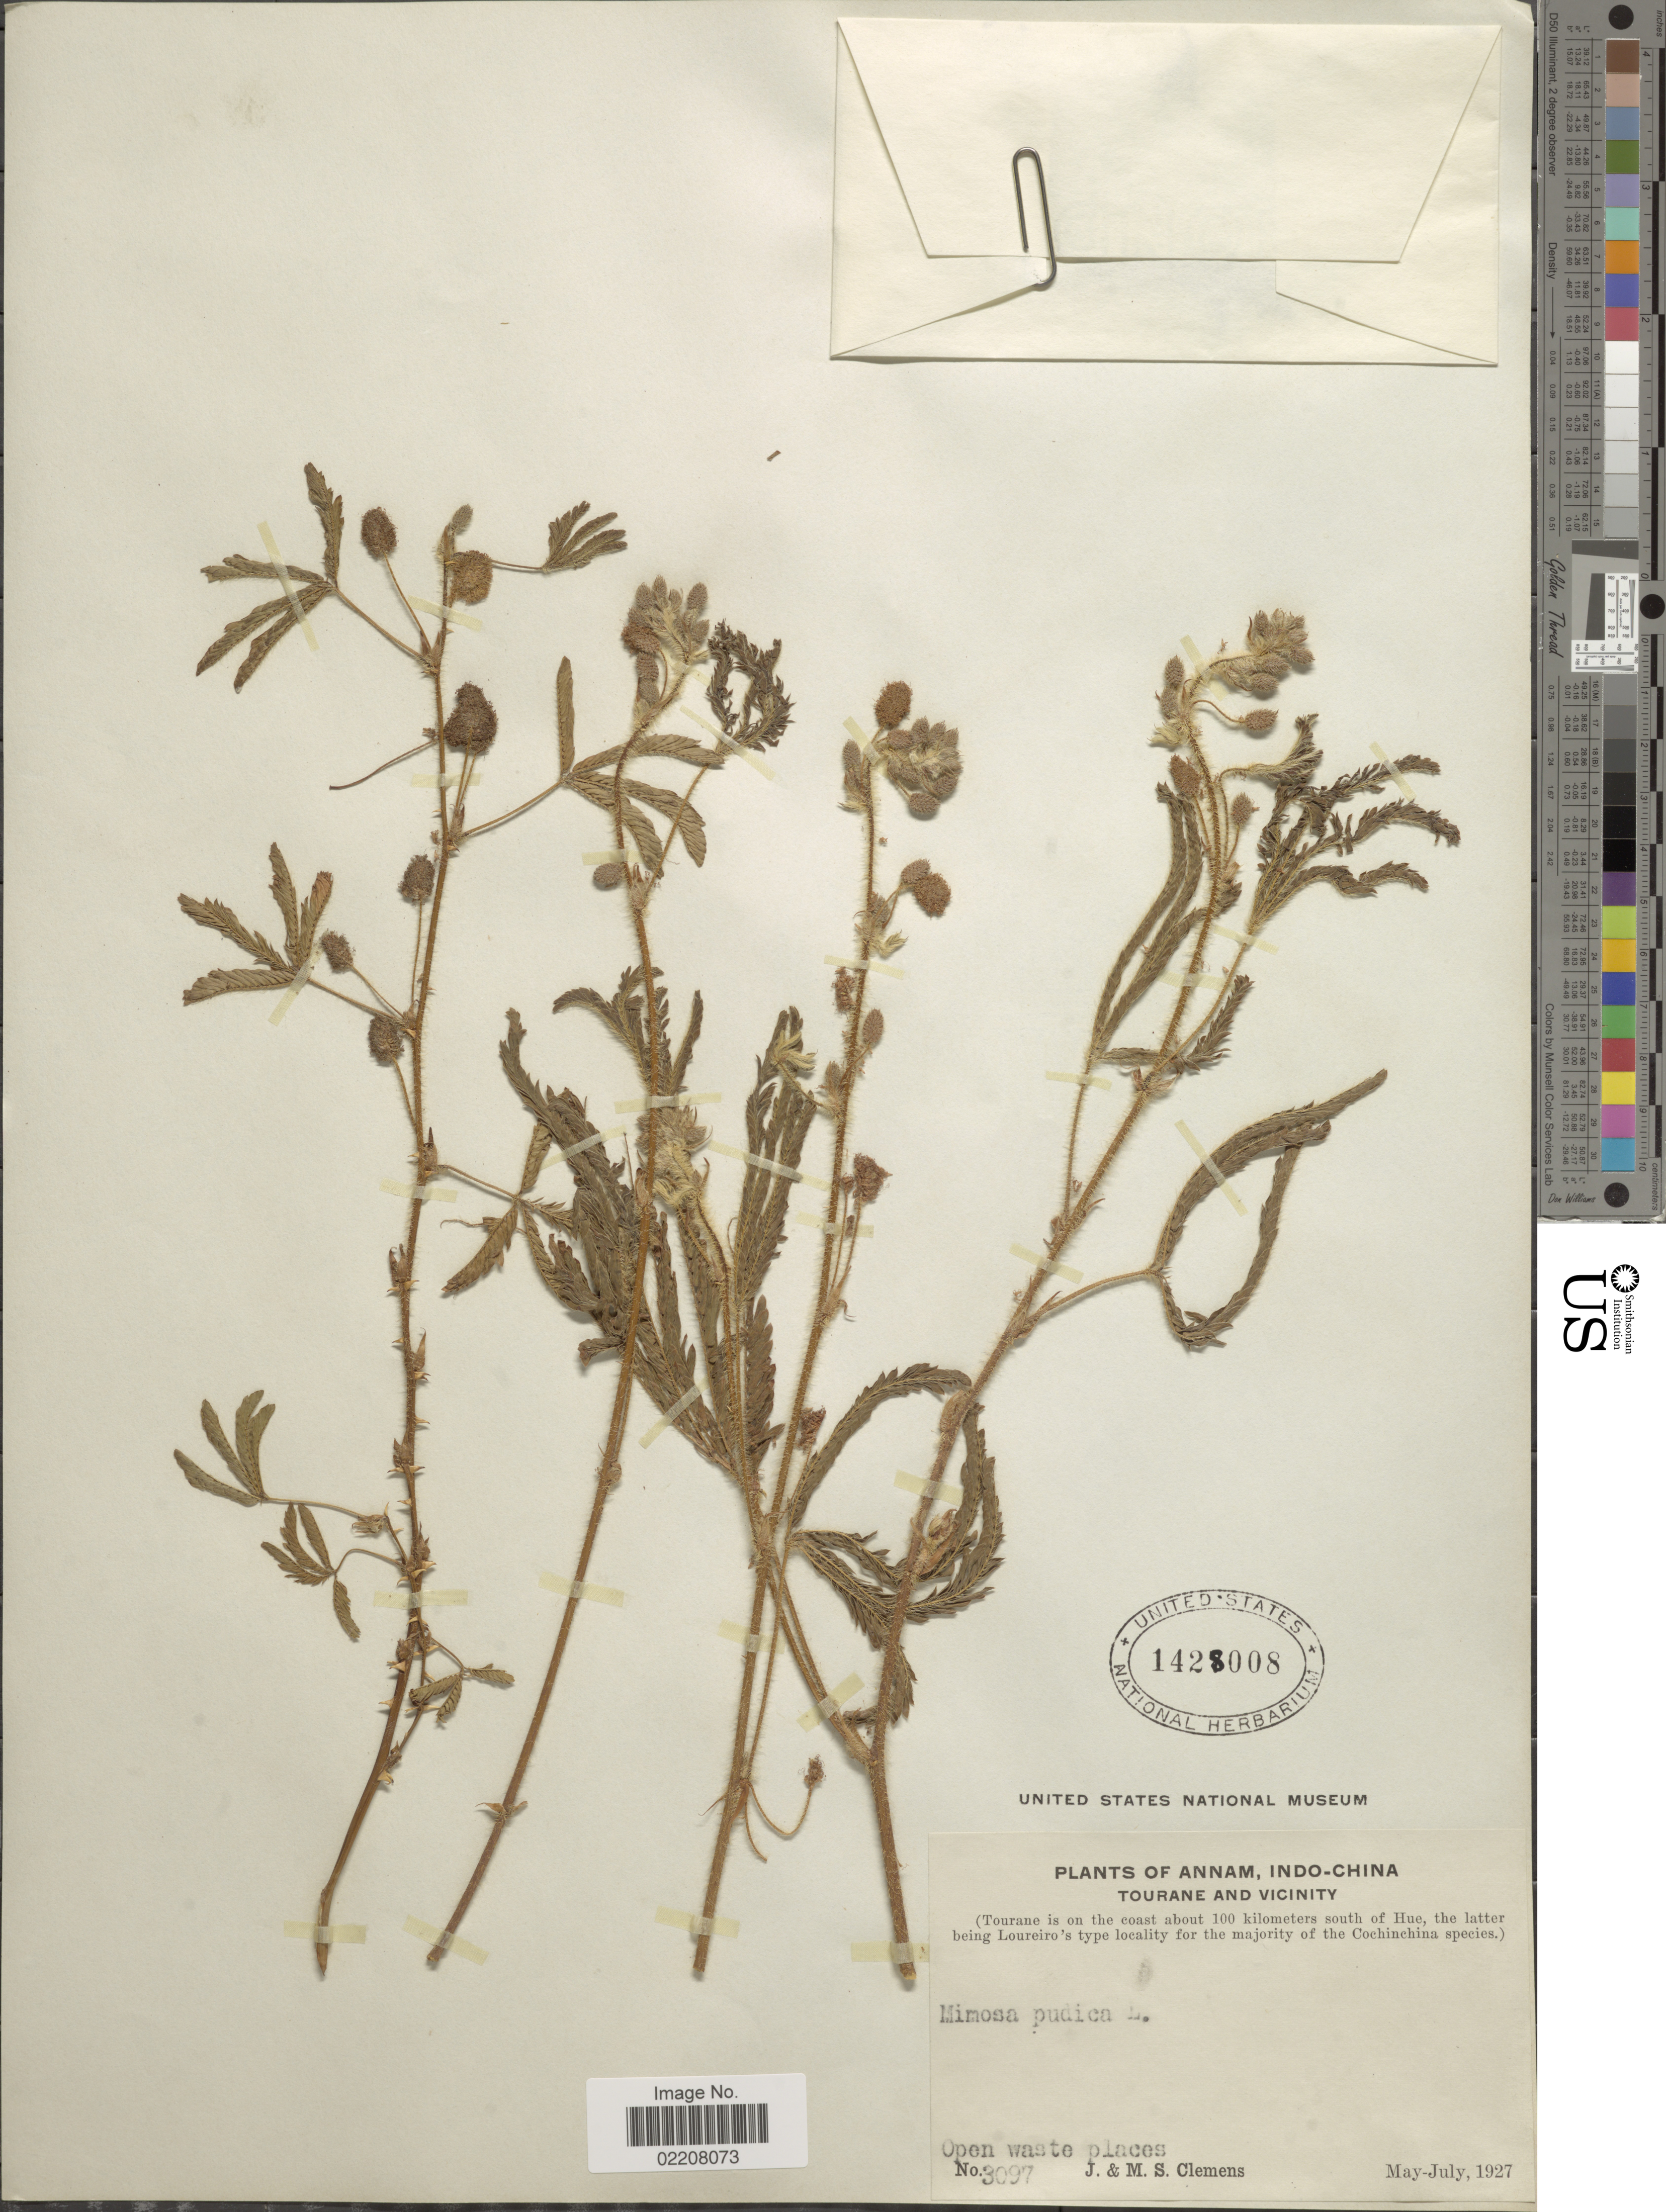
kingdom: Plantae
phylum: Tracheophyta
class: Magnoliopsida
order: Fabales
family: Fabaceae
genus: Mimosa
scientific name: Mimosa pudica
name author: L.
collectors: J. Clemens & M. S. Clemens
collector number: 3097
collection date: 1927-05/1927-07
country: Vietnam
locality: Annam, Indo-China, Tourane and vicinity (Tourane is on the coast about 100 kilometers south of Hue, the latter being Loureiro's type for the majority of the Cochinchina species).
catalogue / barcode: US 1428008